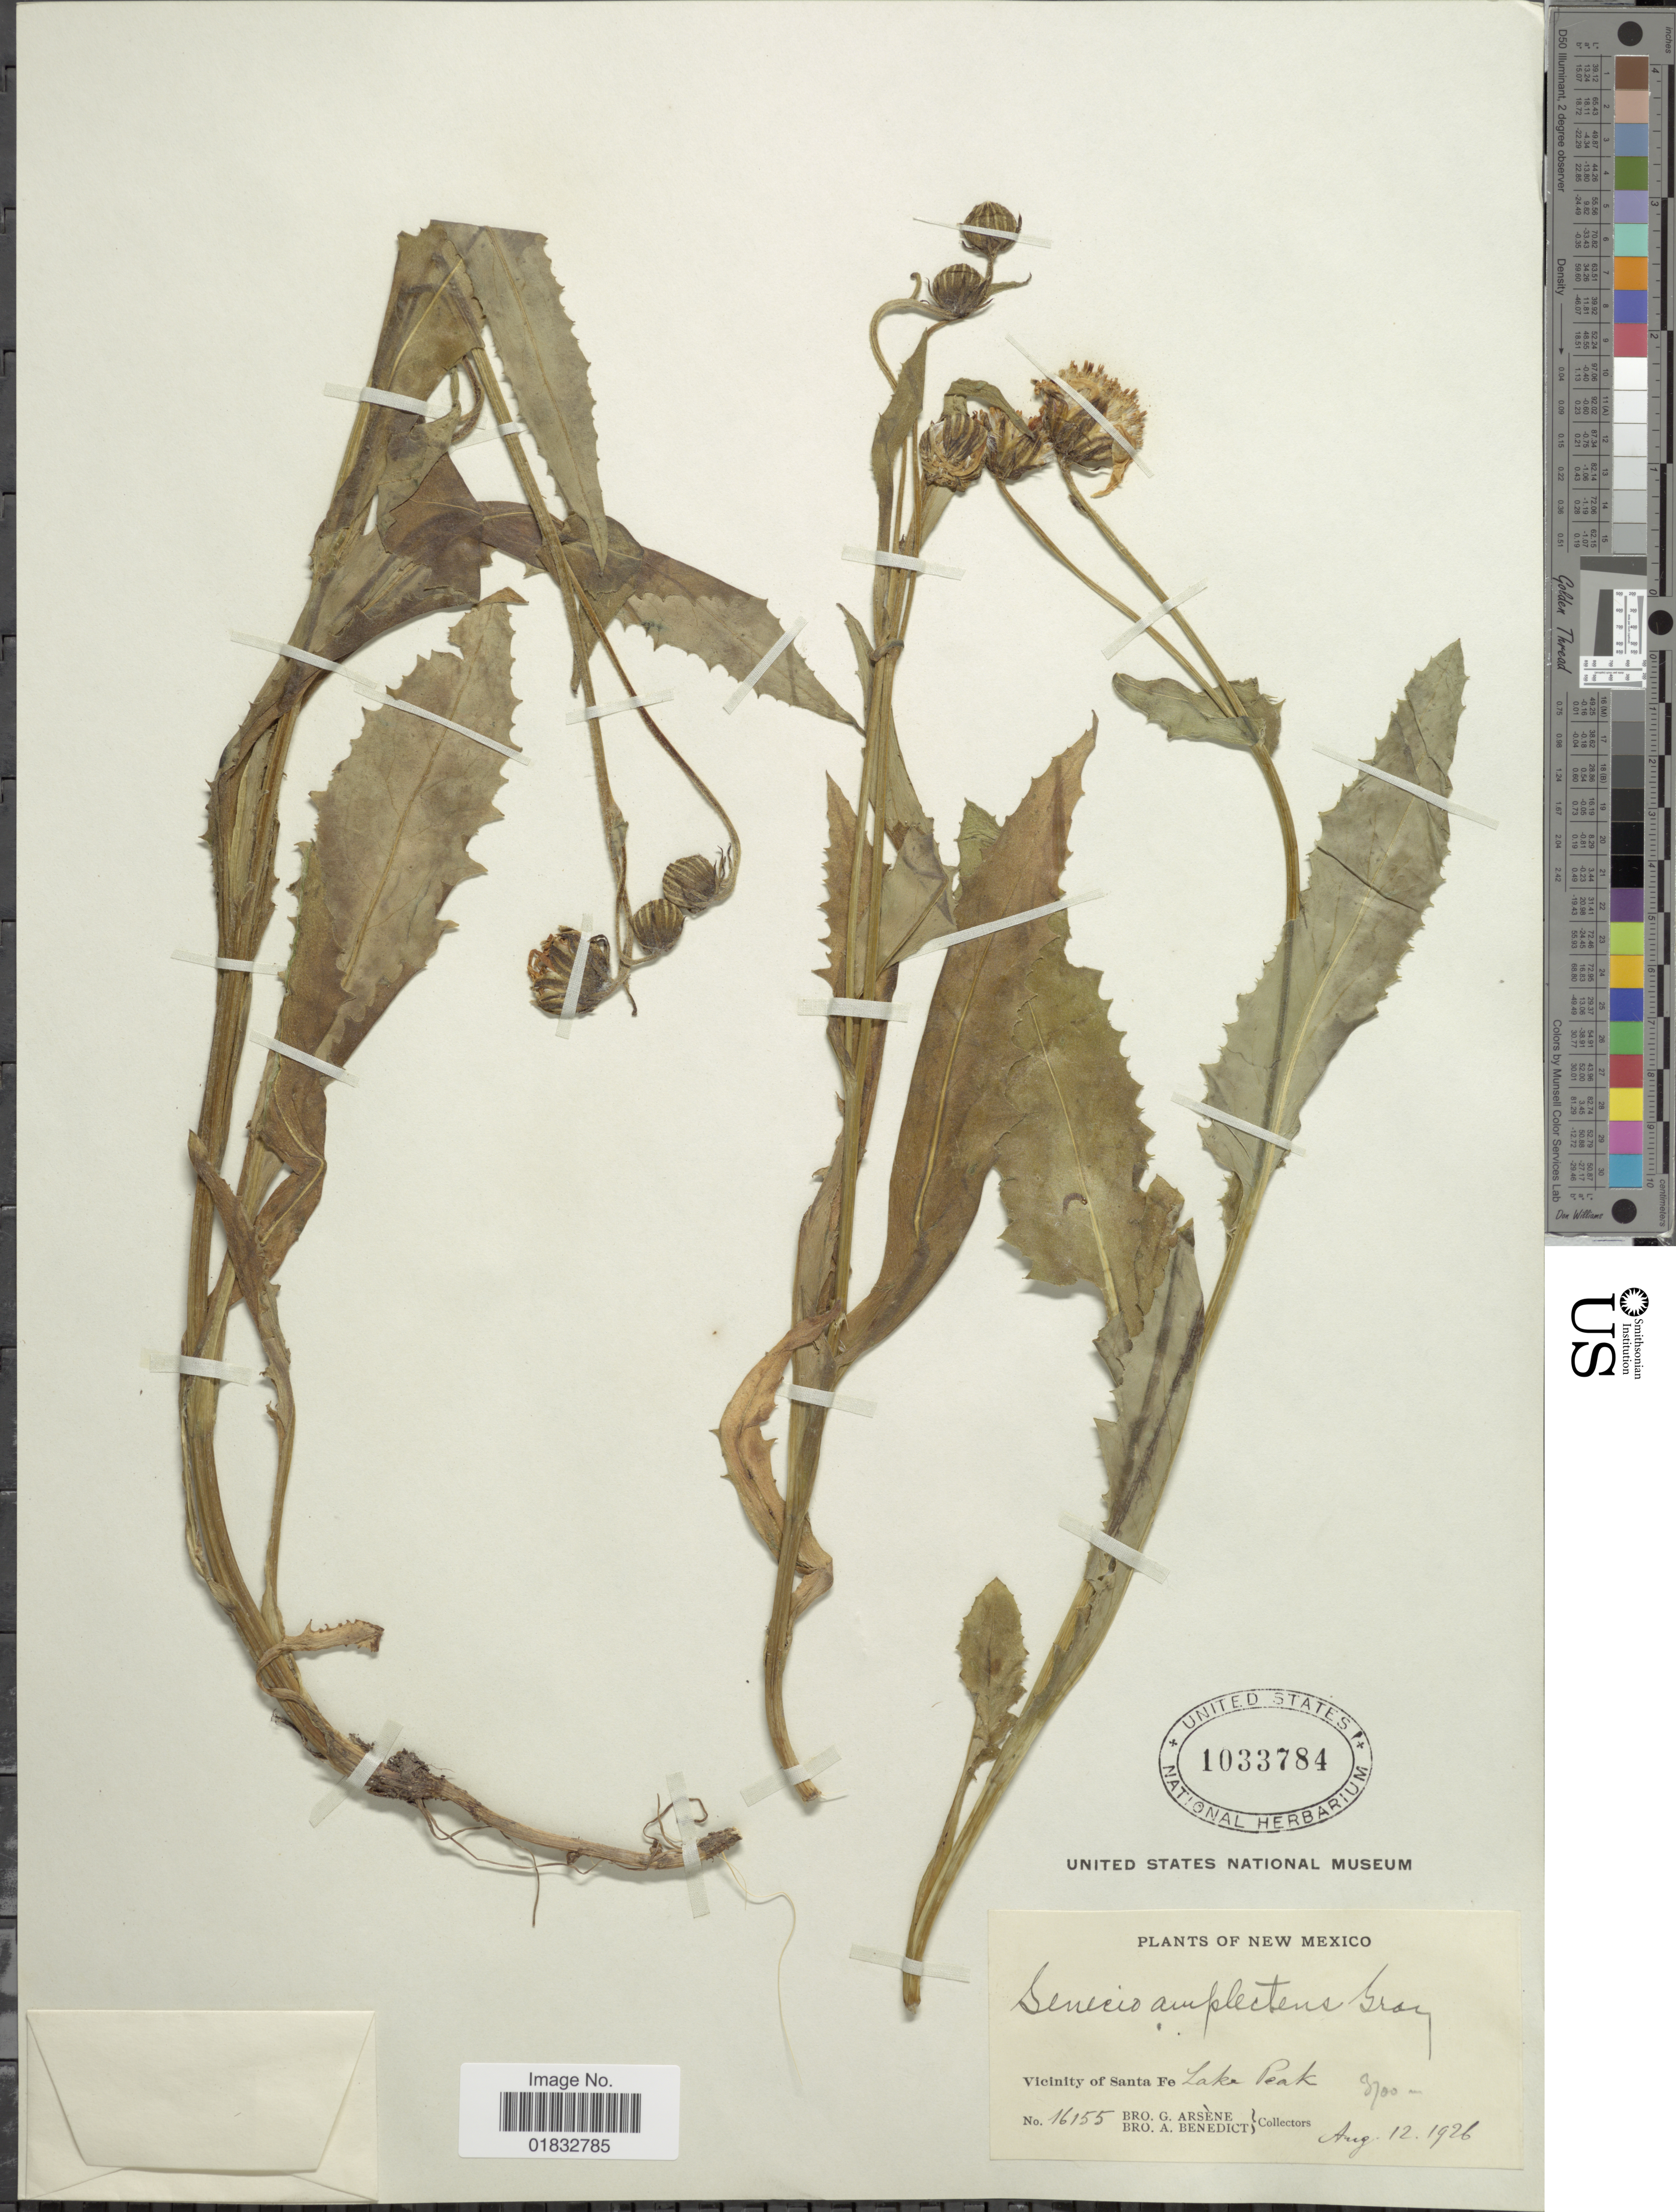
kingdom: Plantae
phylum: Tracheophyta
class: Magnoliopsida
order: Asterales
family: Asteraceae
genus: Senecio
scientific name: Senecio amplectens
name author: A. Gray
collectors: Bro. G. Arsène & Bro. A. Benedict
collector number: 16155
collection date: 1926-08-12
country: United States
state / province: New Mexico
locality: Vicinity of Santa Fe, Lake Peak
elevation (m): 3700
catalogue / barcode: US 1033784